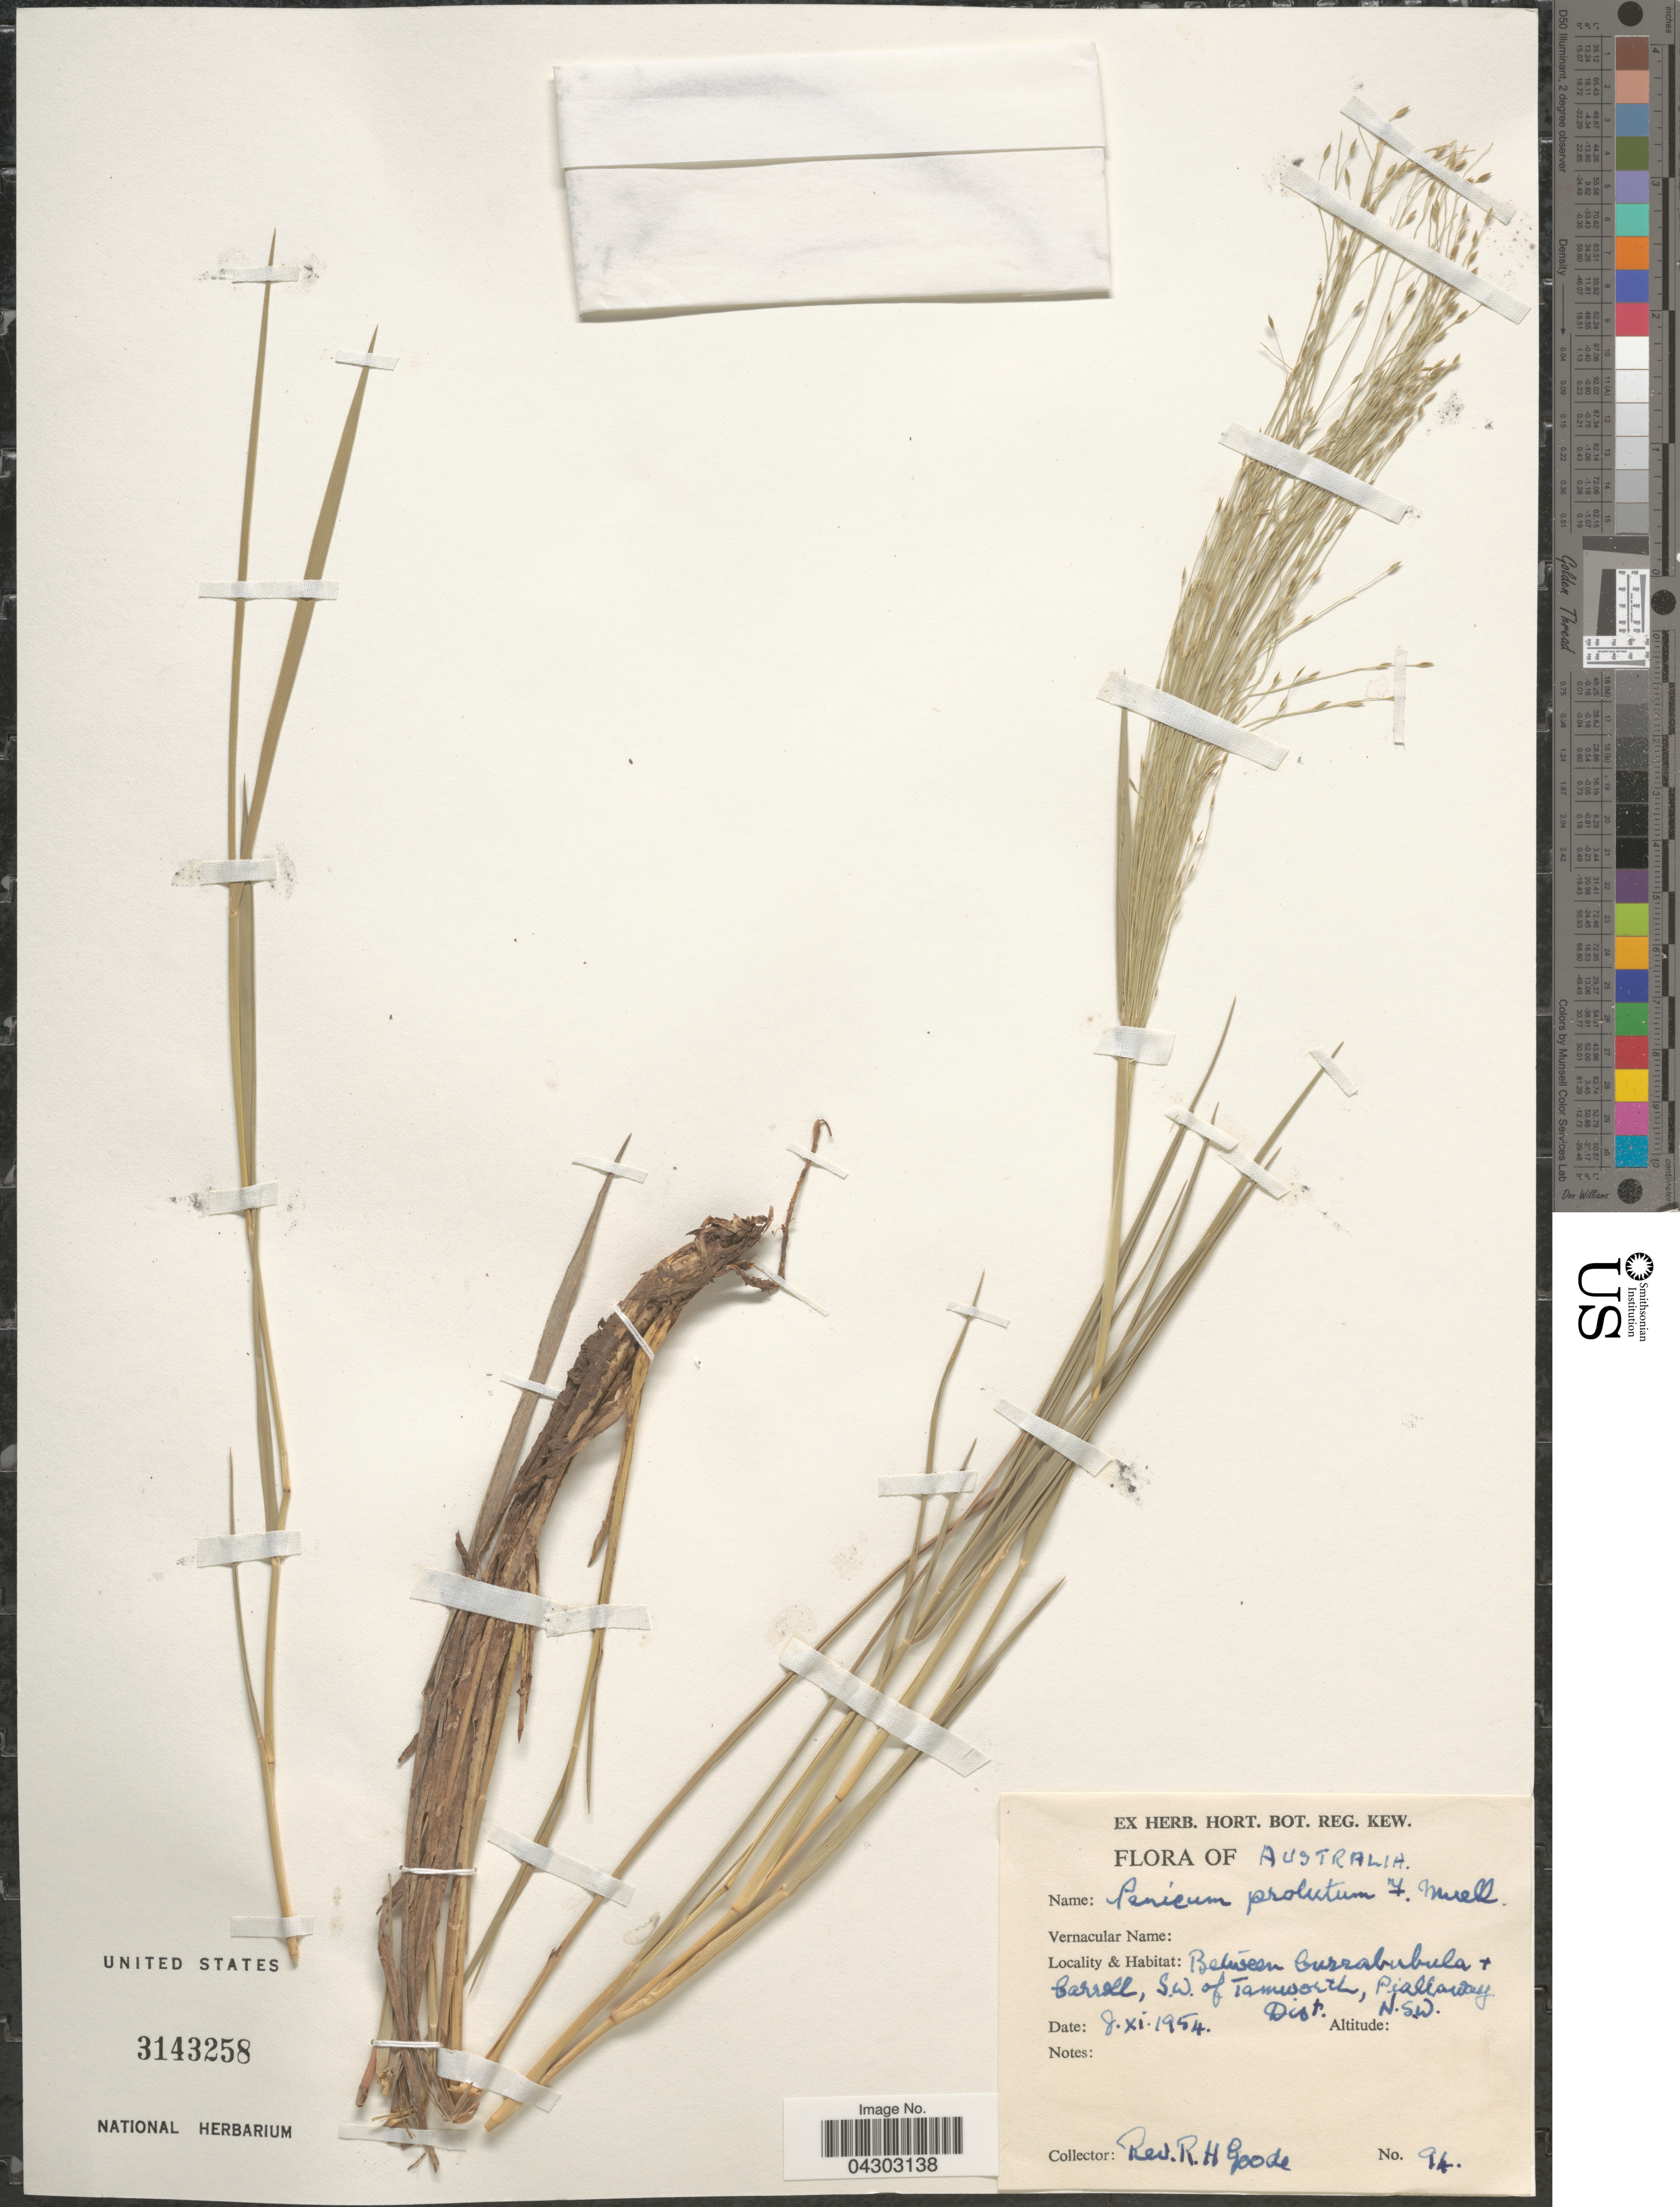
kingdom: Plantae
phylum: Tracheophyta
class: Liliopsida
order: Poales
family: Poaceae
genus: Panicum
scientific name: Panicum prolutum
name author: F. Muell.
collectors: R. Goode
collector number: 94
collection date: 1954-11-08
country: Australia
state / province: New South Wales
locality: Between Currabubula + Carrell, S.W. of Tamworth, Piallaway.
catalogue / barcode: US 3143258